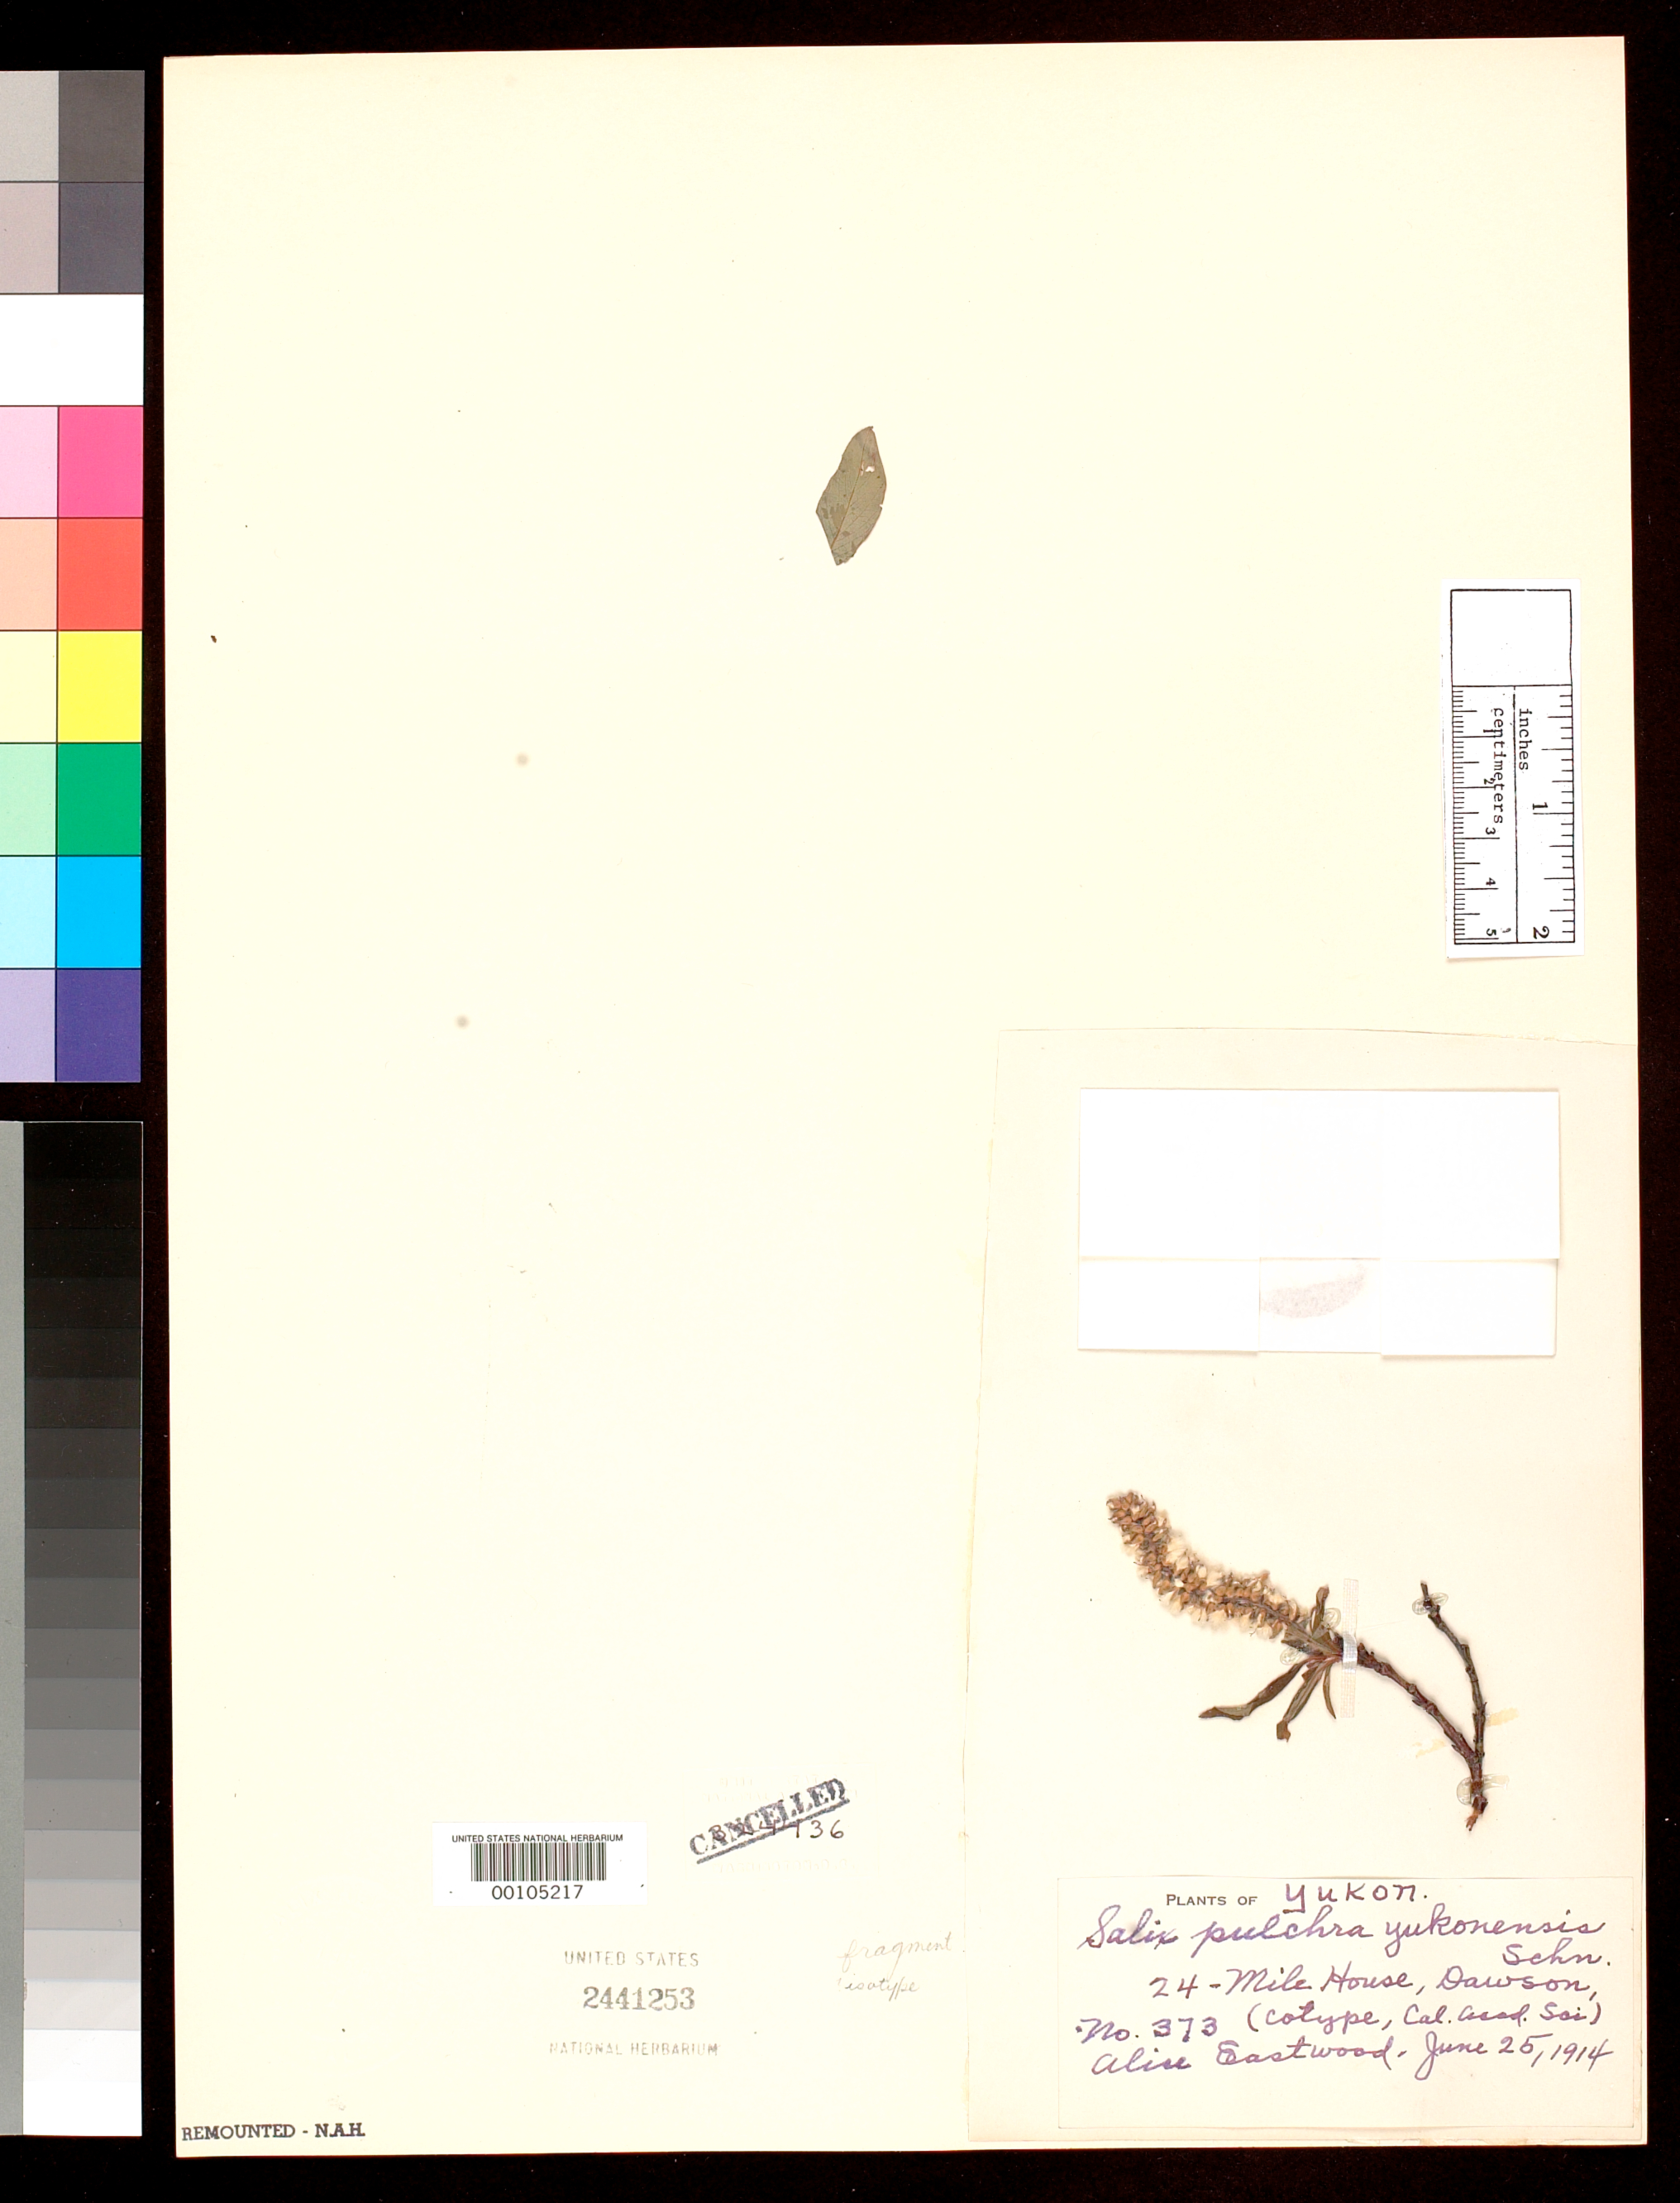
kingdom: Plantae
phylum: Tracheophyta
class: Magnoliopsida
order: Malpighiales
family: Salicaceae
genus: Salix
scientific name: Salix pulchra var. yukonensis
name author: C.K. Schneid.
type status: Isotype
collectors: A. Eastwood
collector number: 373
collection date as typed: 25 Jun 1914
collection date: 1914-06-25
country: Canada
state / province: Yukon Territory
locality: Dawson.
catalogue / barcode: US 2441253